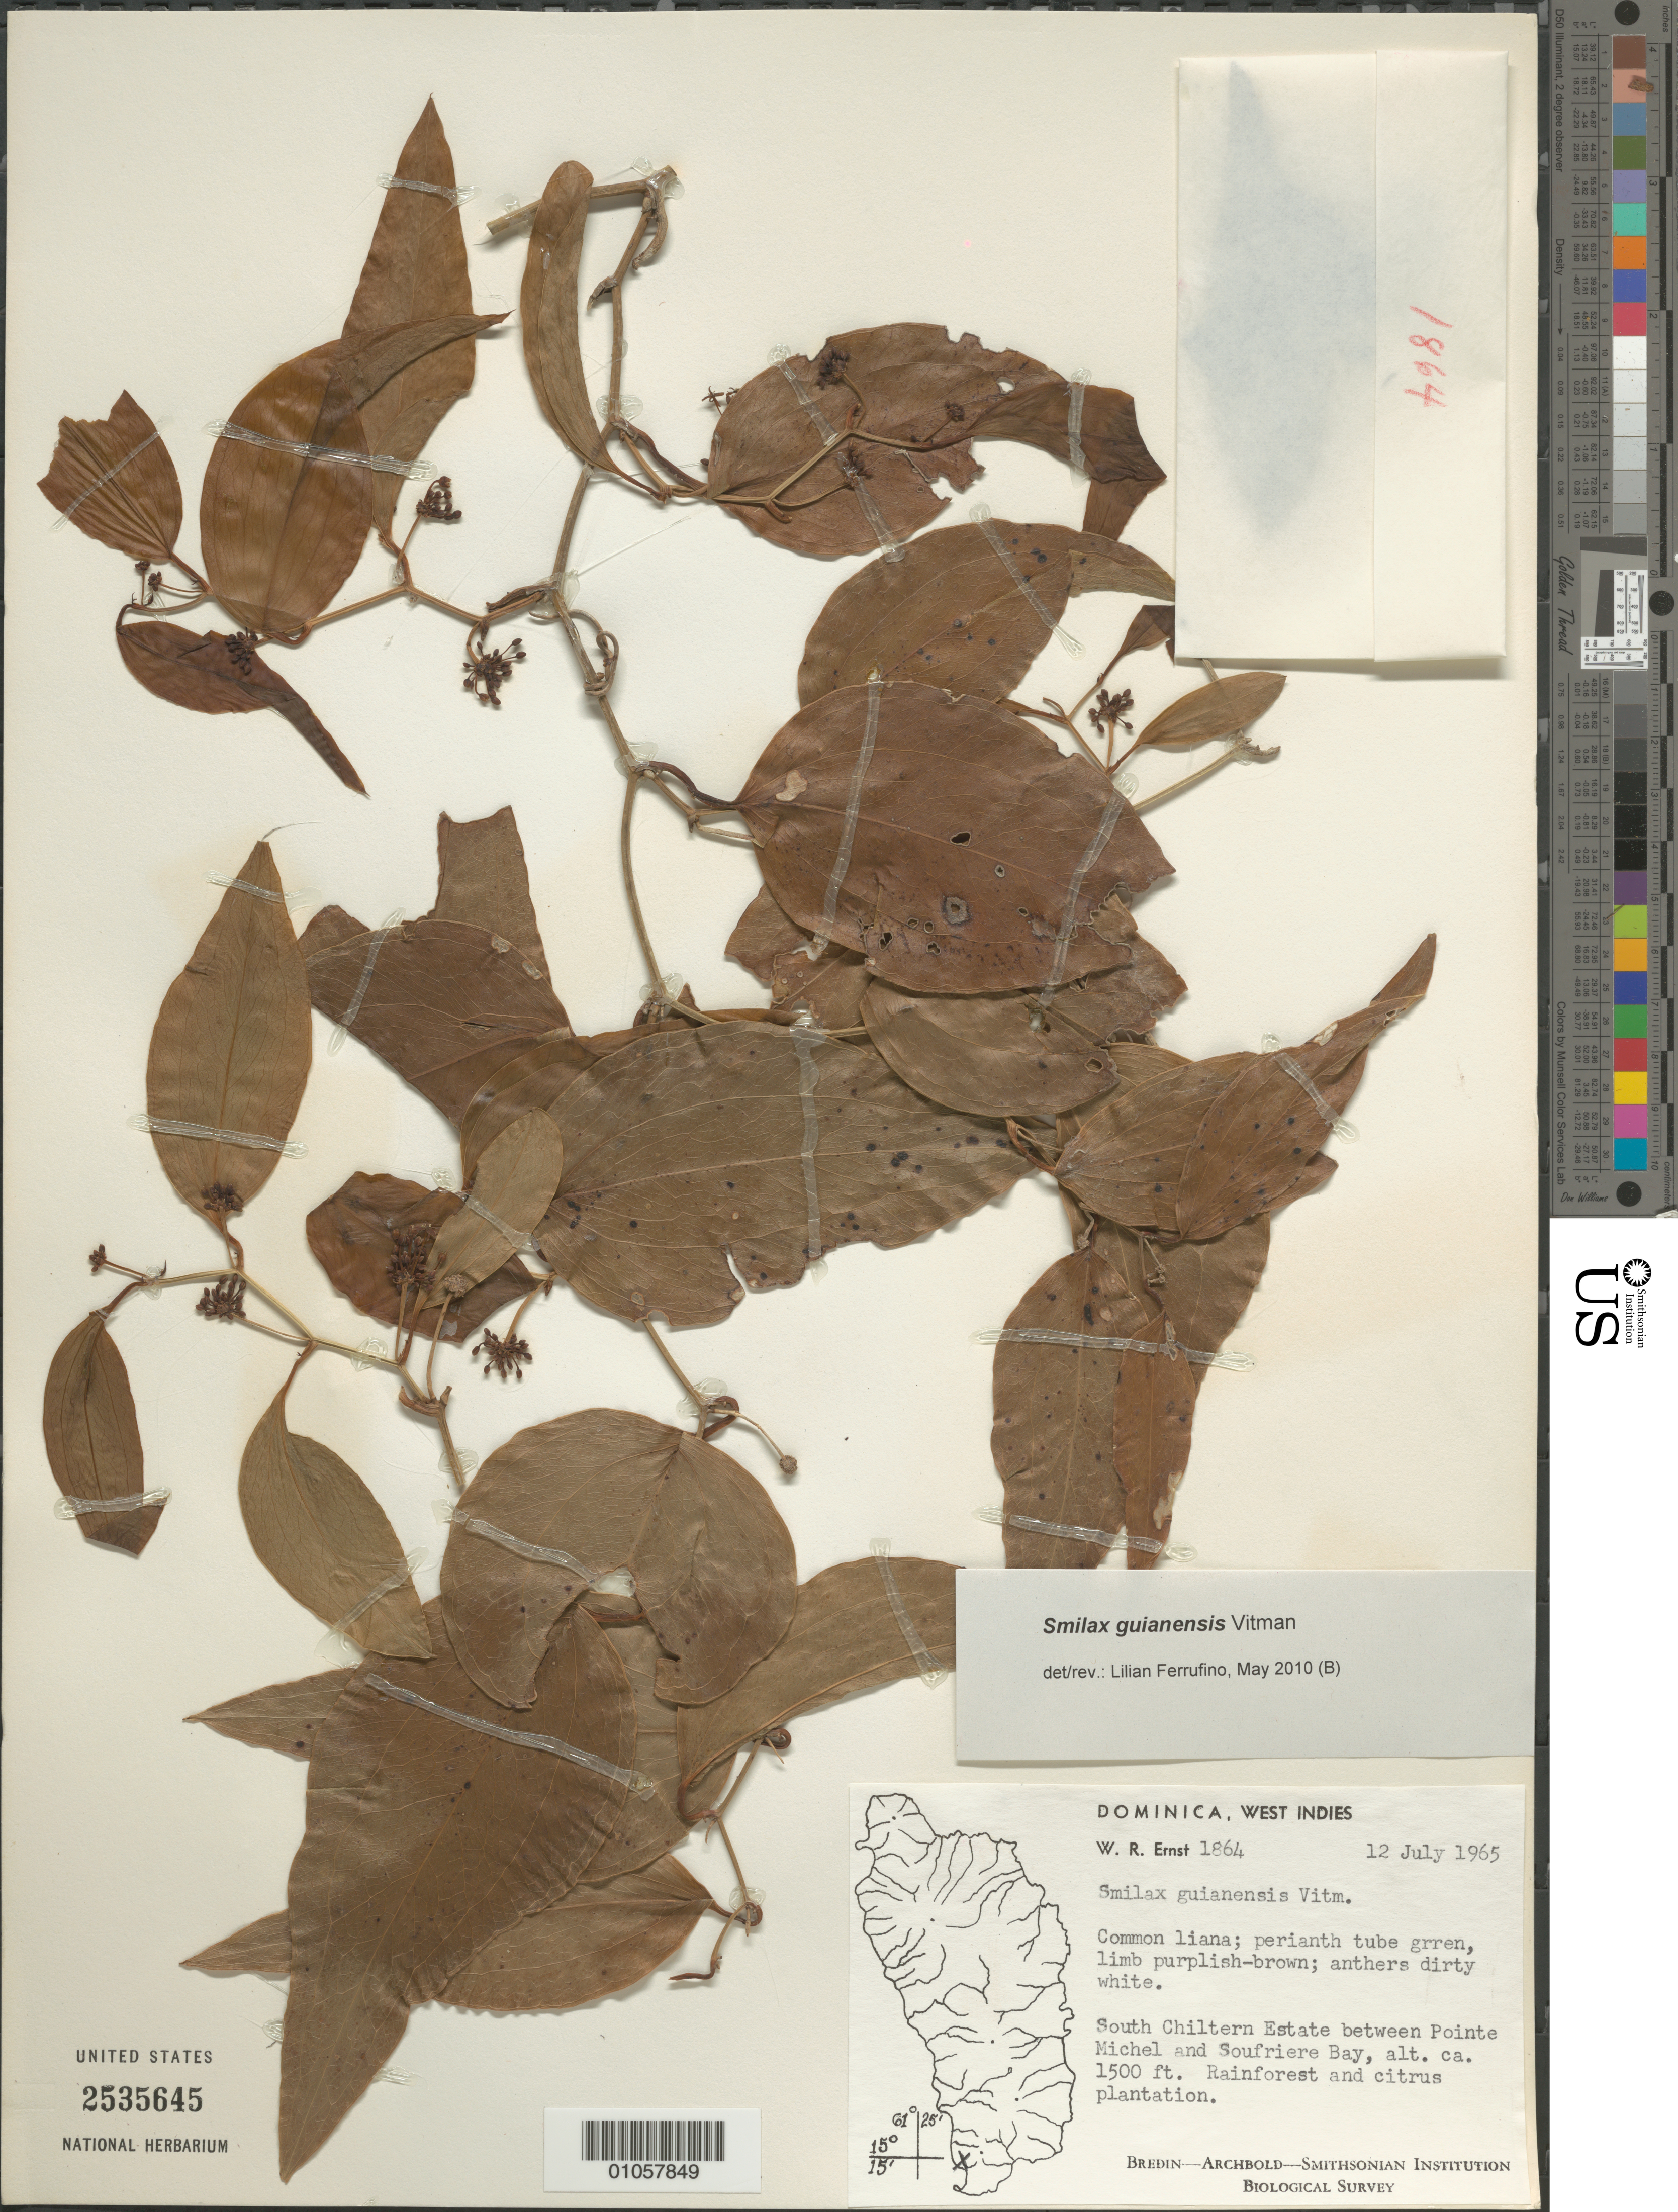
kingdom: Plantae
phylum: Tracheophyta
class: Liliopsida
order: Liliales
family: Smilacaceae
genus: Smilax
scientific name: Smilax guianensis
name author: Vitman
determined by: Ferrufino, L., (USJ), Herbario Universidad de Costa Rica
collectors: W. R. Ernst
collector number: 1864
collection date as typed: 12 Jul 1965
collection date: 1965-07-12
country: Dominica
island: Dominica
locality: South Chiltern Estate between Pointe Michel and Soufriere Bay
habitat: Rainforest and citrus plantation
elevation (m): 457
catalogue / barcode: US 2535645